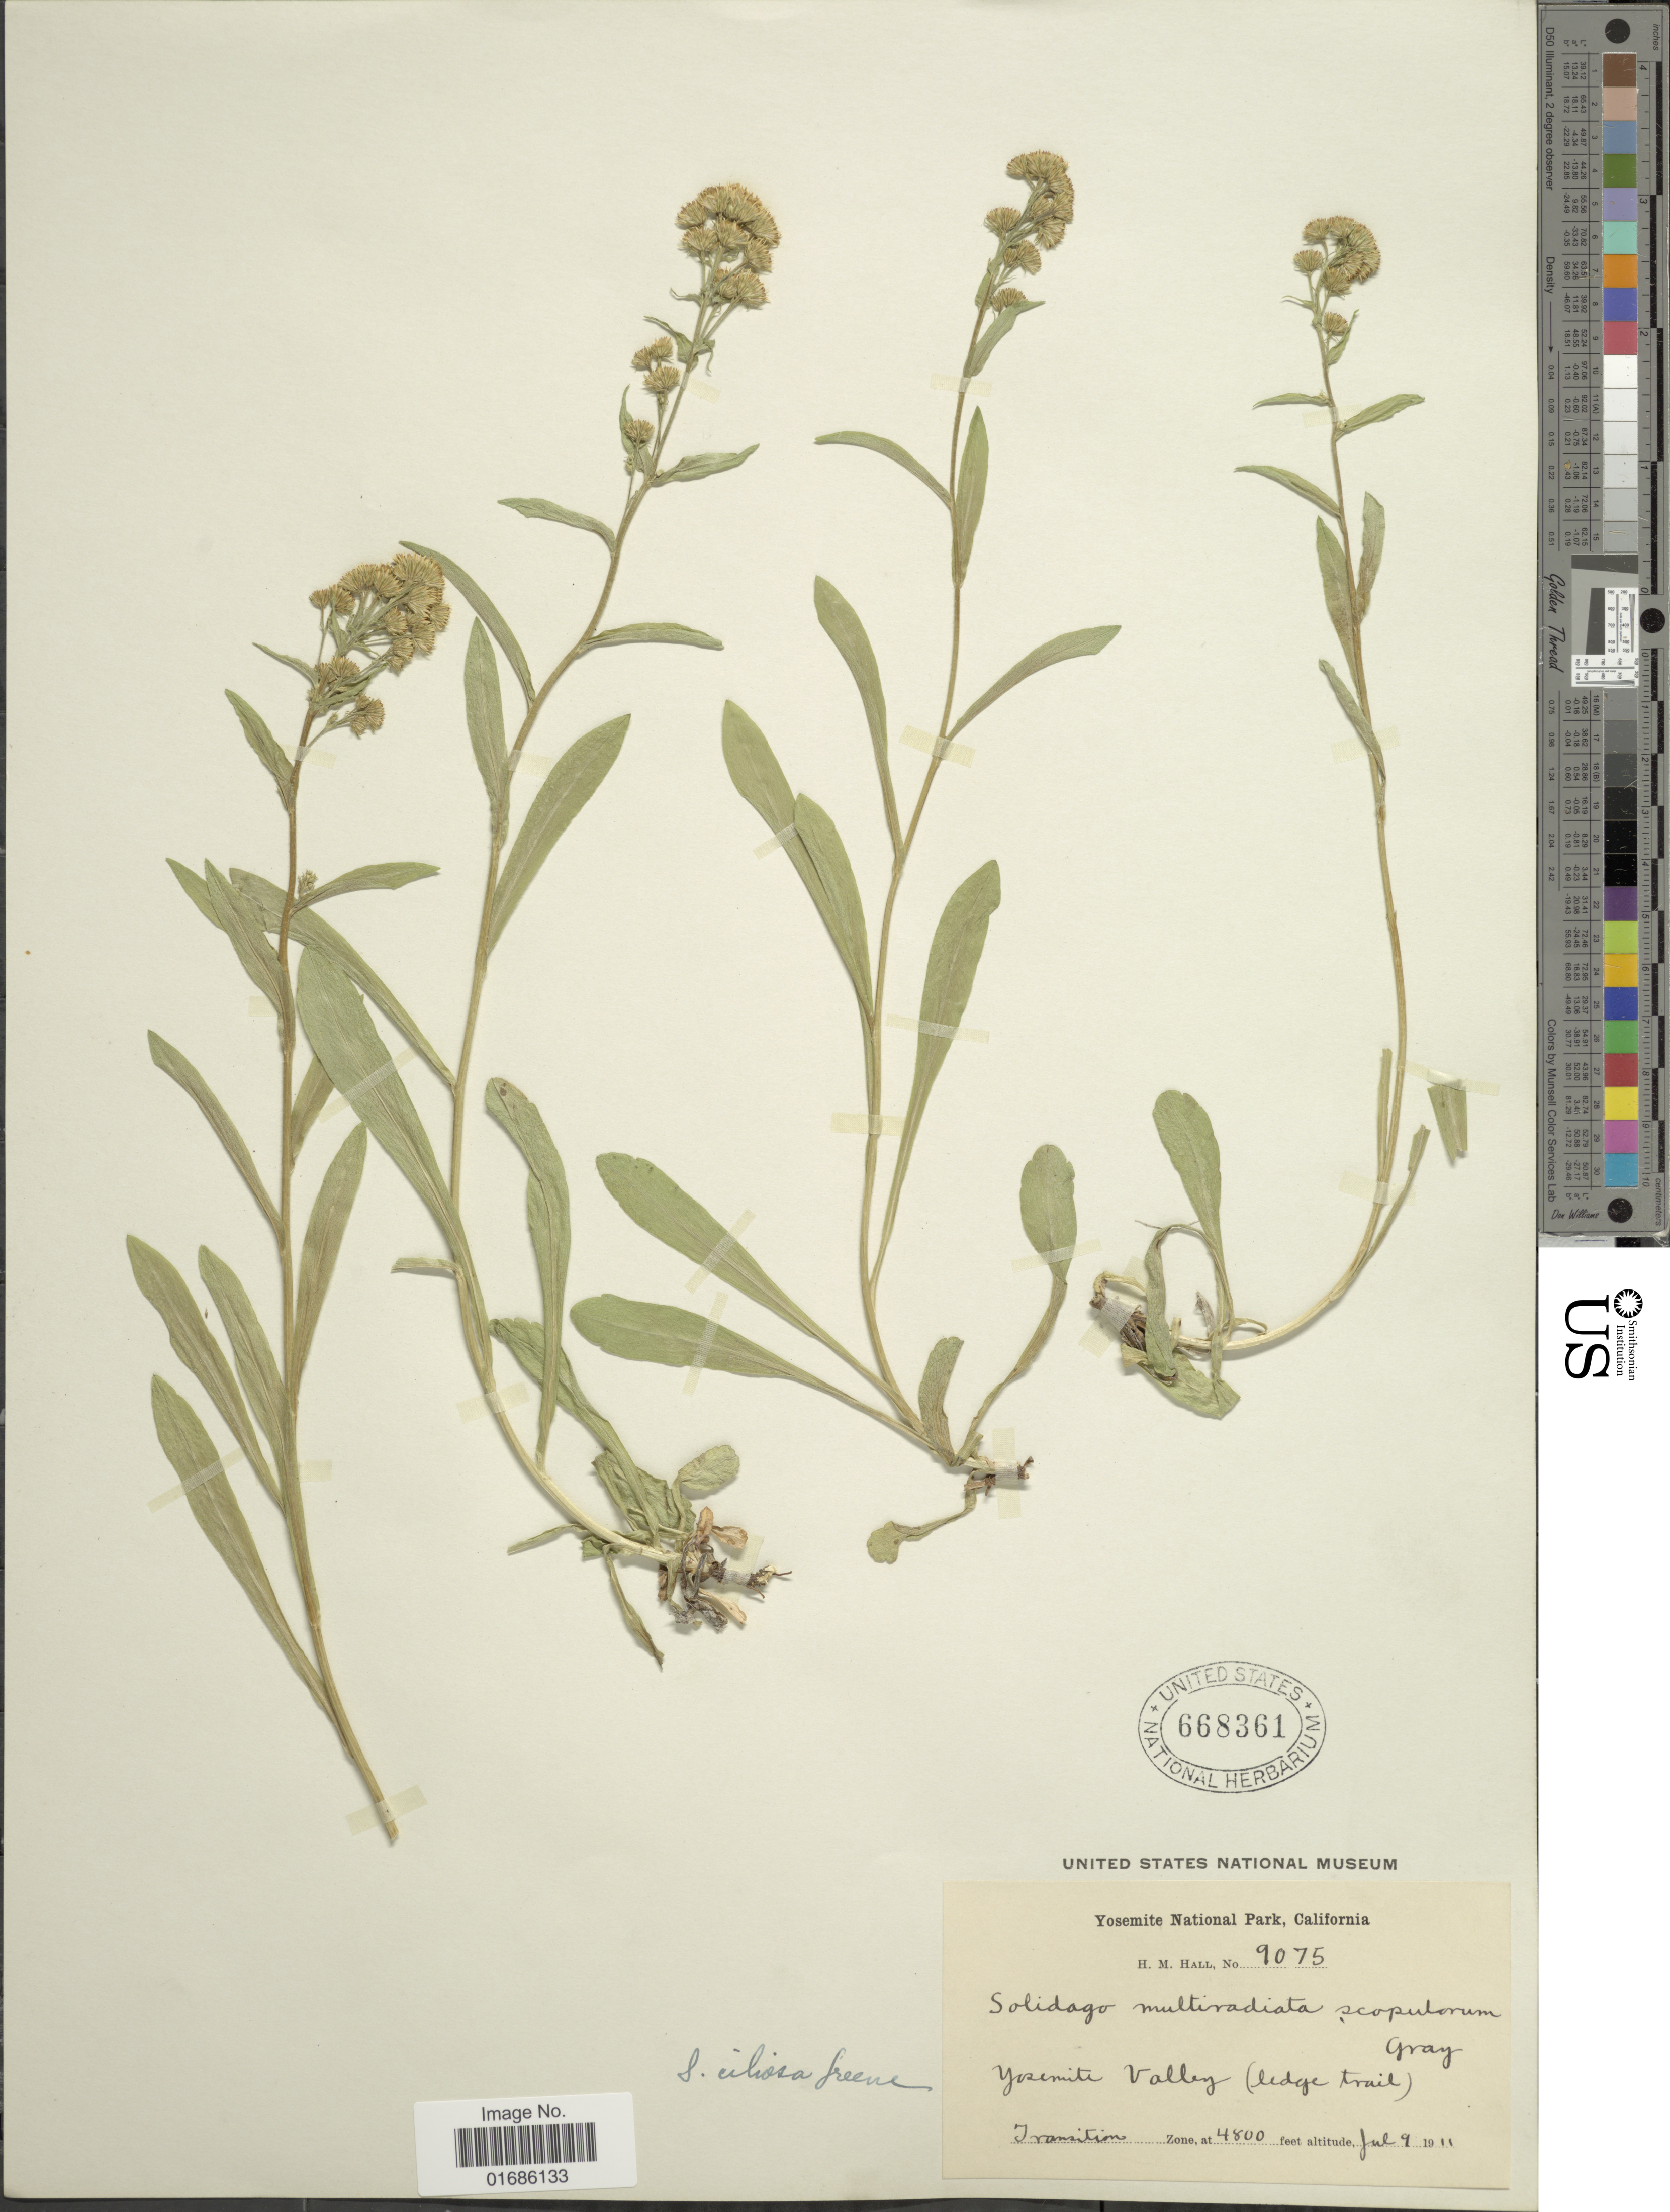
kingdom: Plantae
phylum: Tracheophyta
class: Magnoliopsida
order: Asterales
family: Asteraceae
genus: Solidago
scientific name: Solidago ciliosa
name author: Greene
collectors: H. M. Hall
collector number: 9075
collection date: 1911-07-09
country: United States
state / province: California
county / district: Mariposa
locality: Yosemite National Park, Yosemite Valley (ledge trail), Tramisition Zone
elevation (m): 1463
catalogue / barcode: US 668361